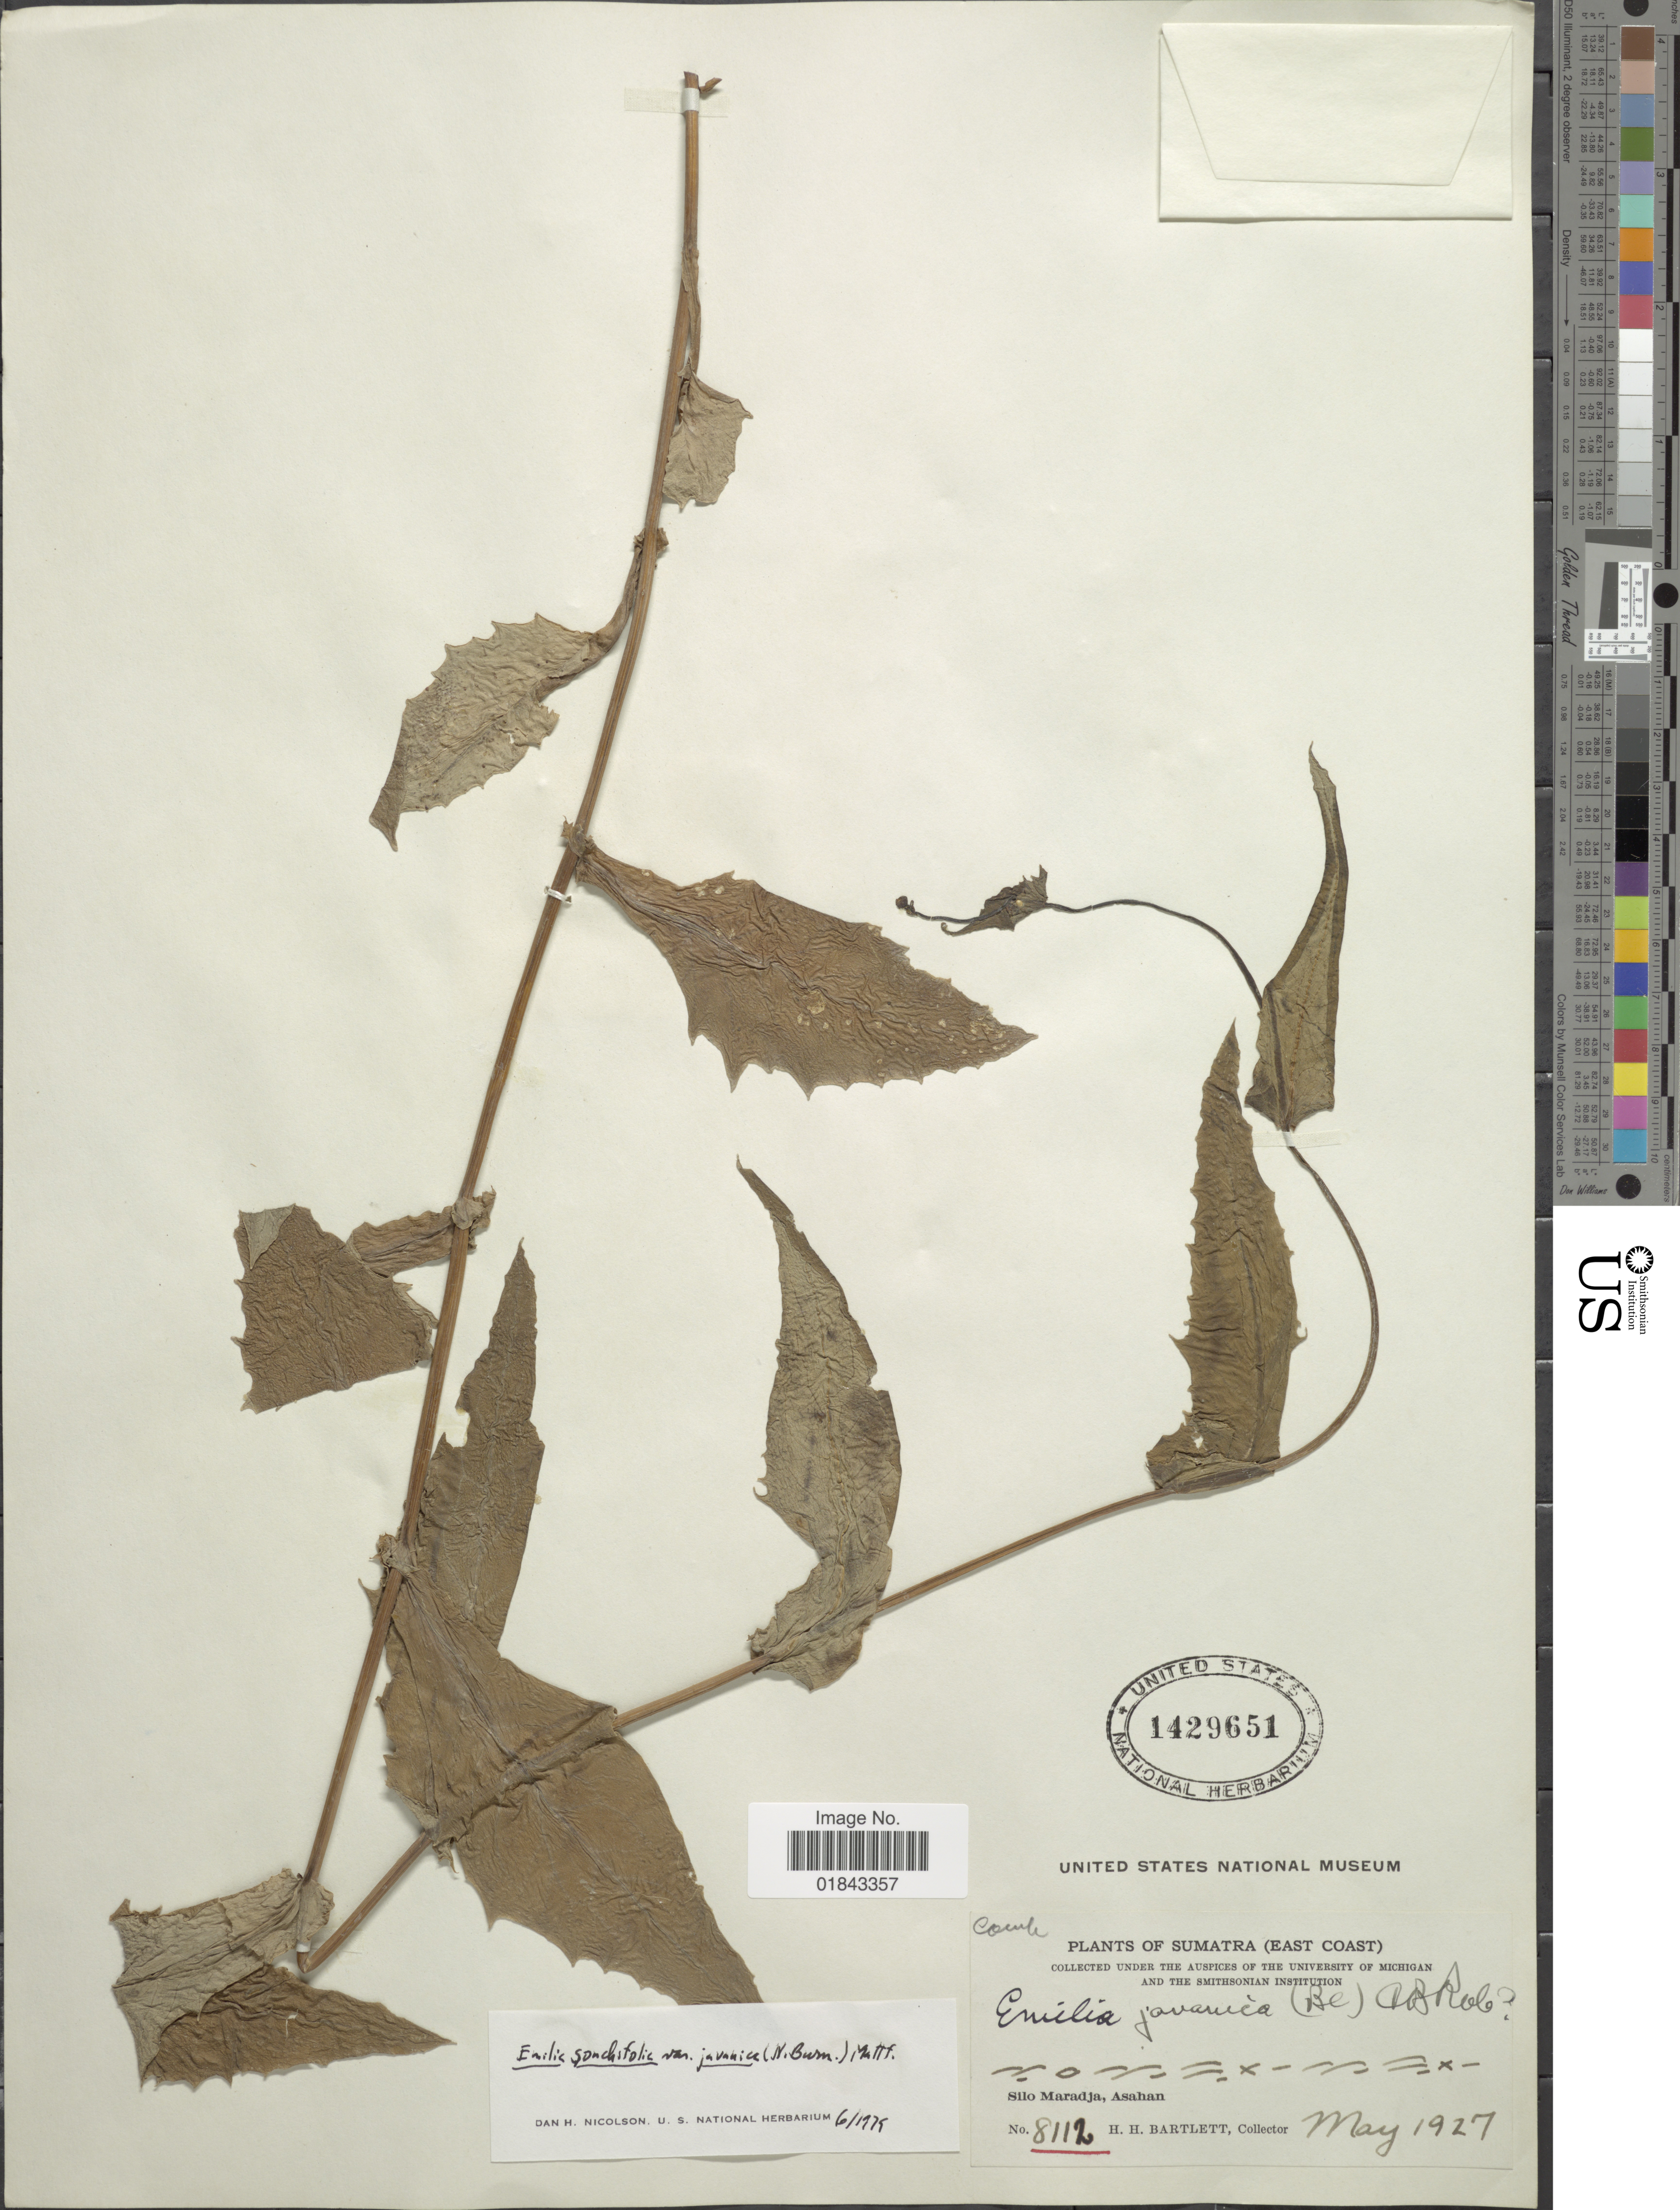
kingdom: Plantae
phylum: Tracheophyta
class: Magnoliopsida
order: Asterales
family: Asteraceae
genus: Emilia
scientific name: Emilia sonchifolia var. javanica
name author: (Burm. f.) Mattf.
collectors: H. H. Bartlett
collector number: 8112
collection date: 1927-05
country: Indonesia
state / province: Sumatra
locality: East Coast, Silo Maradja, Asahan.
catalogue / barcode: US 1429651